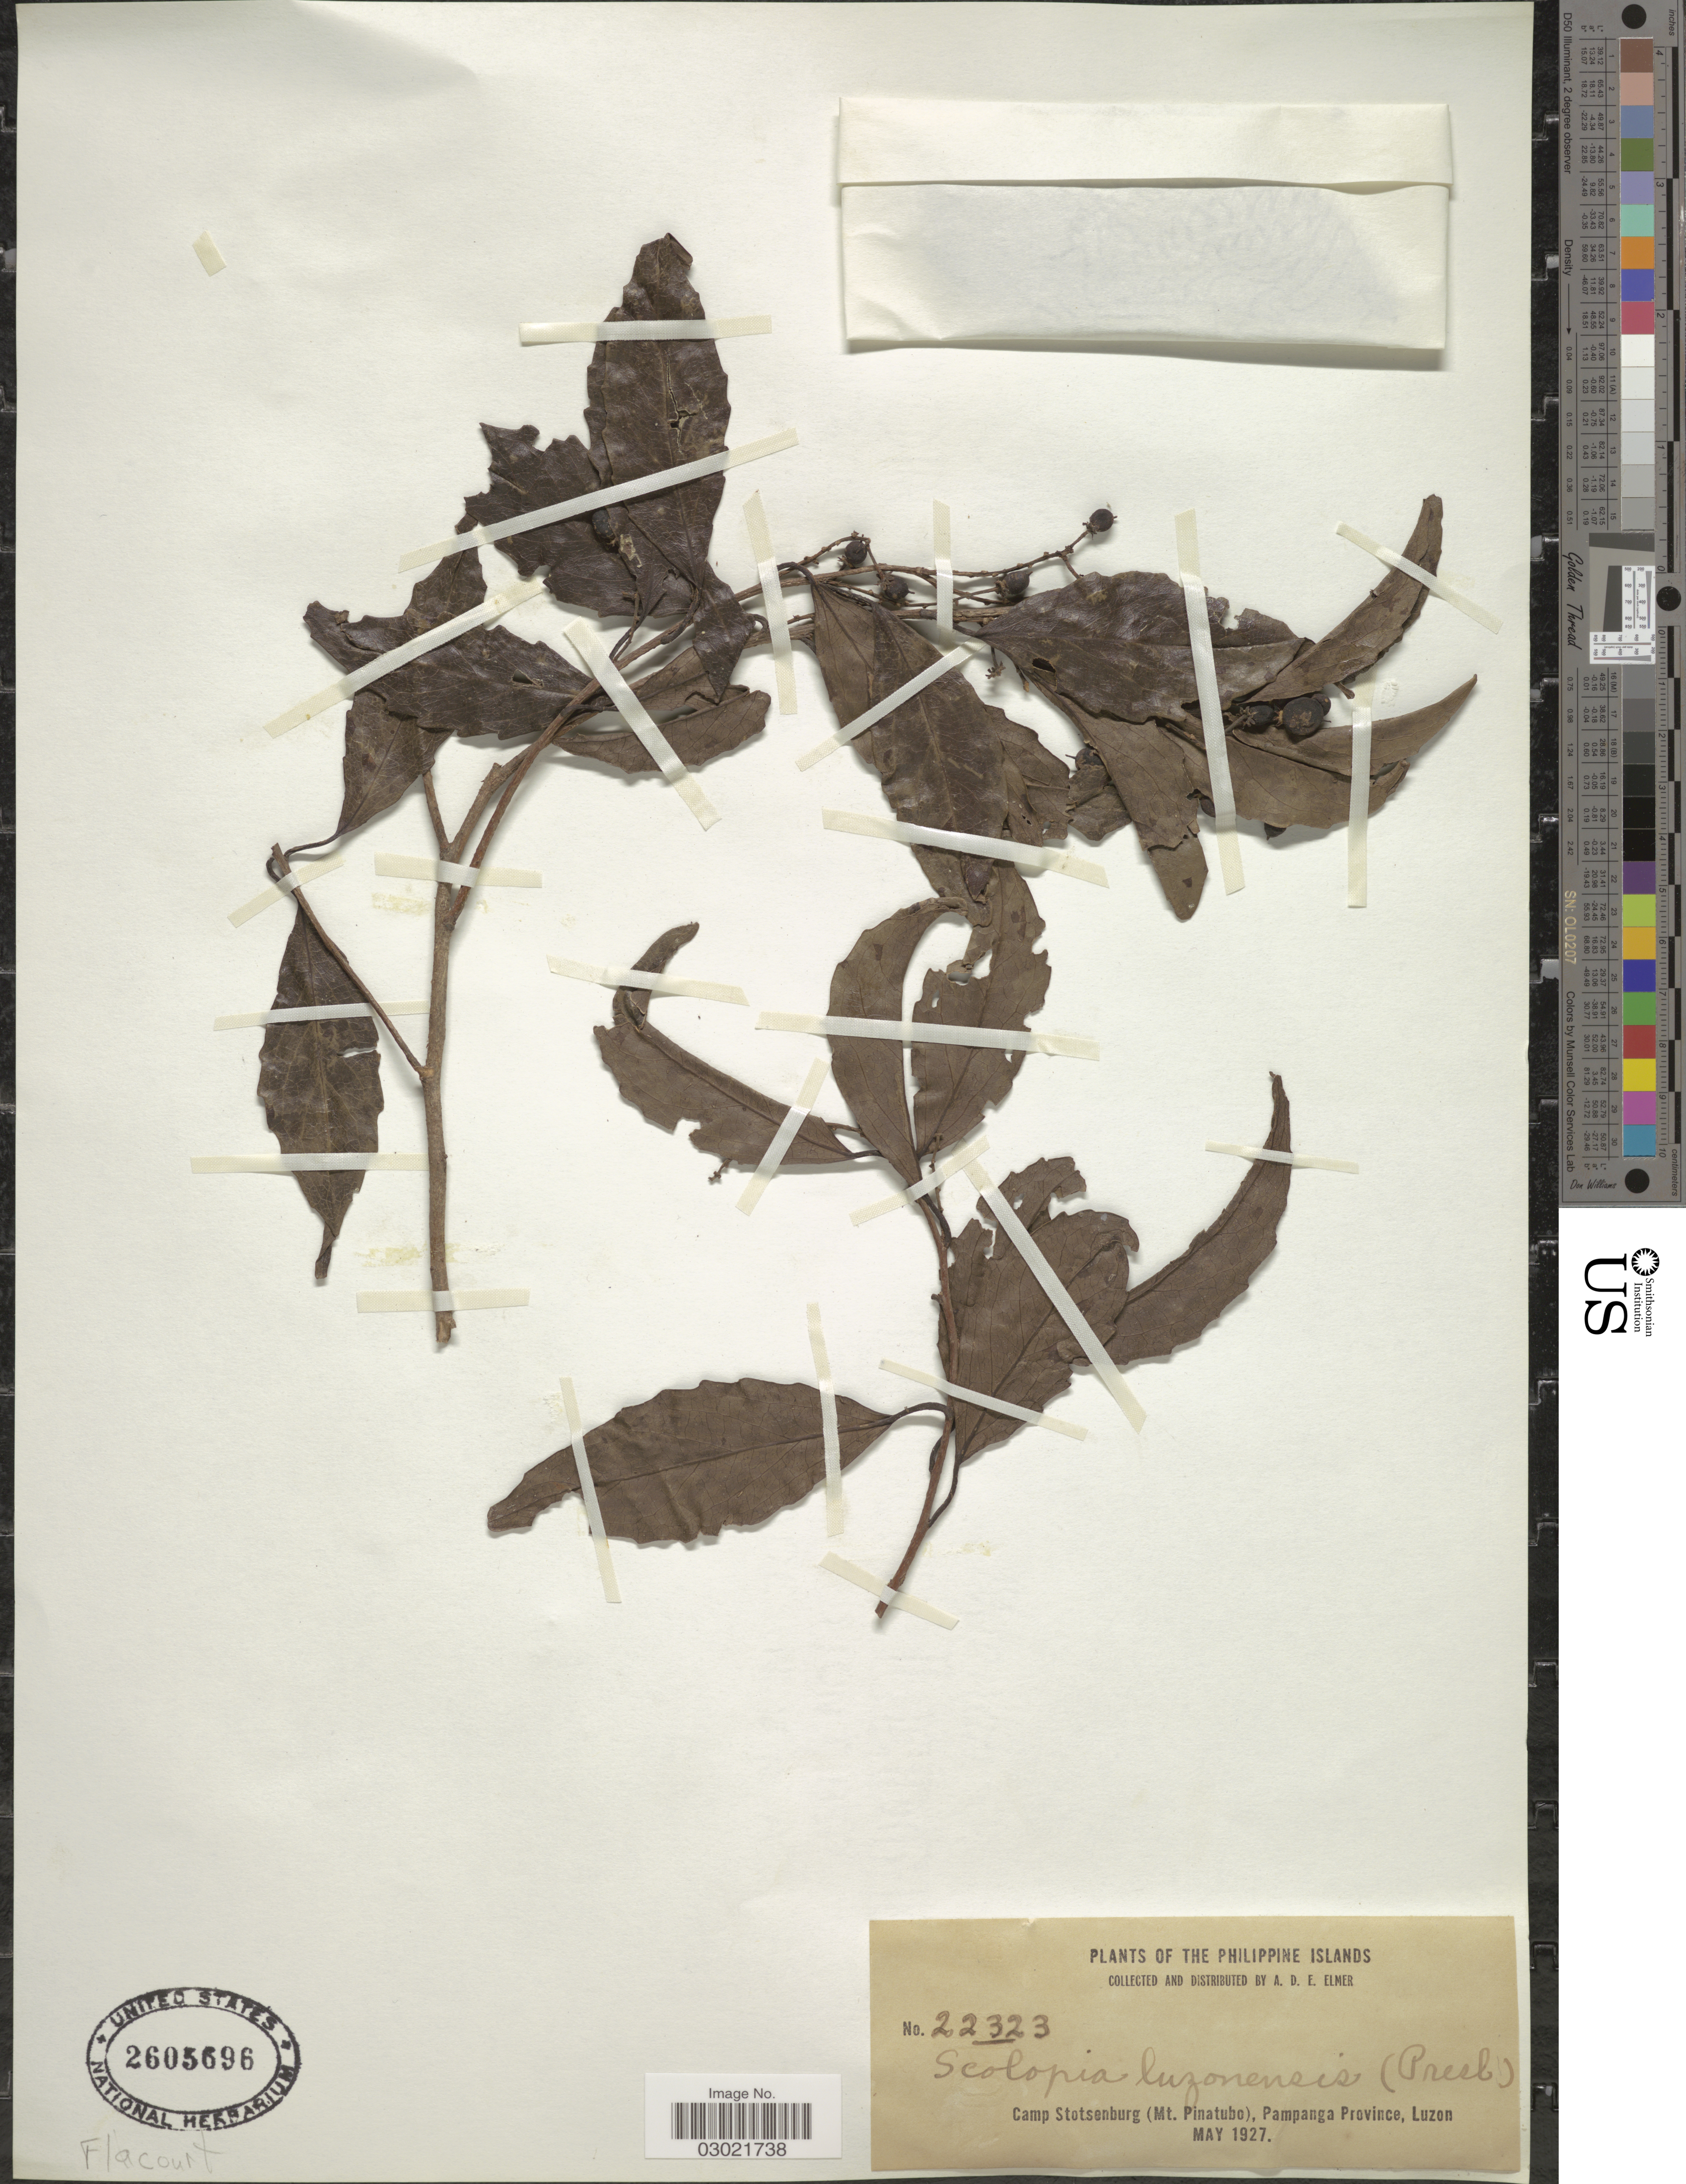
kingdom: Plantae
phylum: Tracheophyta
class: Magnoliopsida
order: Malpighiales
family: Salicaceae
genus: Scolopia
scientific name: Scolopia luzonensis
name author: (C. Presl) Warb.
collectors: A. D. E. Elmer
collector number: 22323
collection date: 1927-05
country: Philippines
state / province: Mimaropa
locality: The Philippine Islands. Camp Stotsenburg (Mt. Pinatubo), Pampanga Province, Luzon.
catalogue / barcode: US 2605696